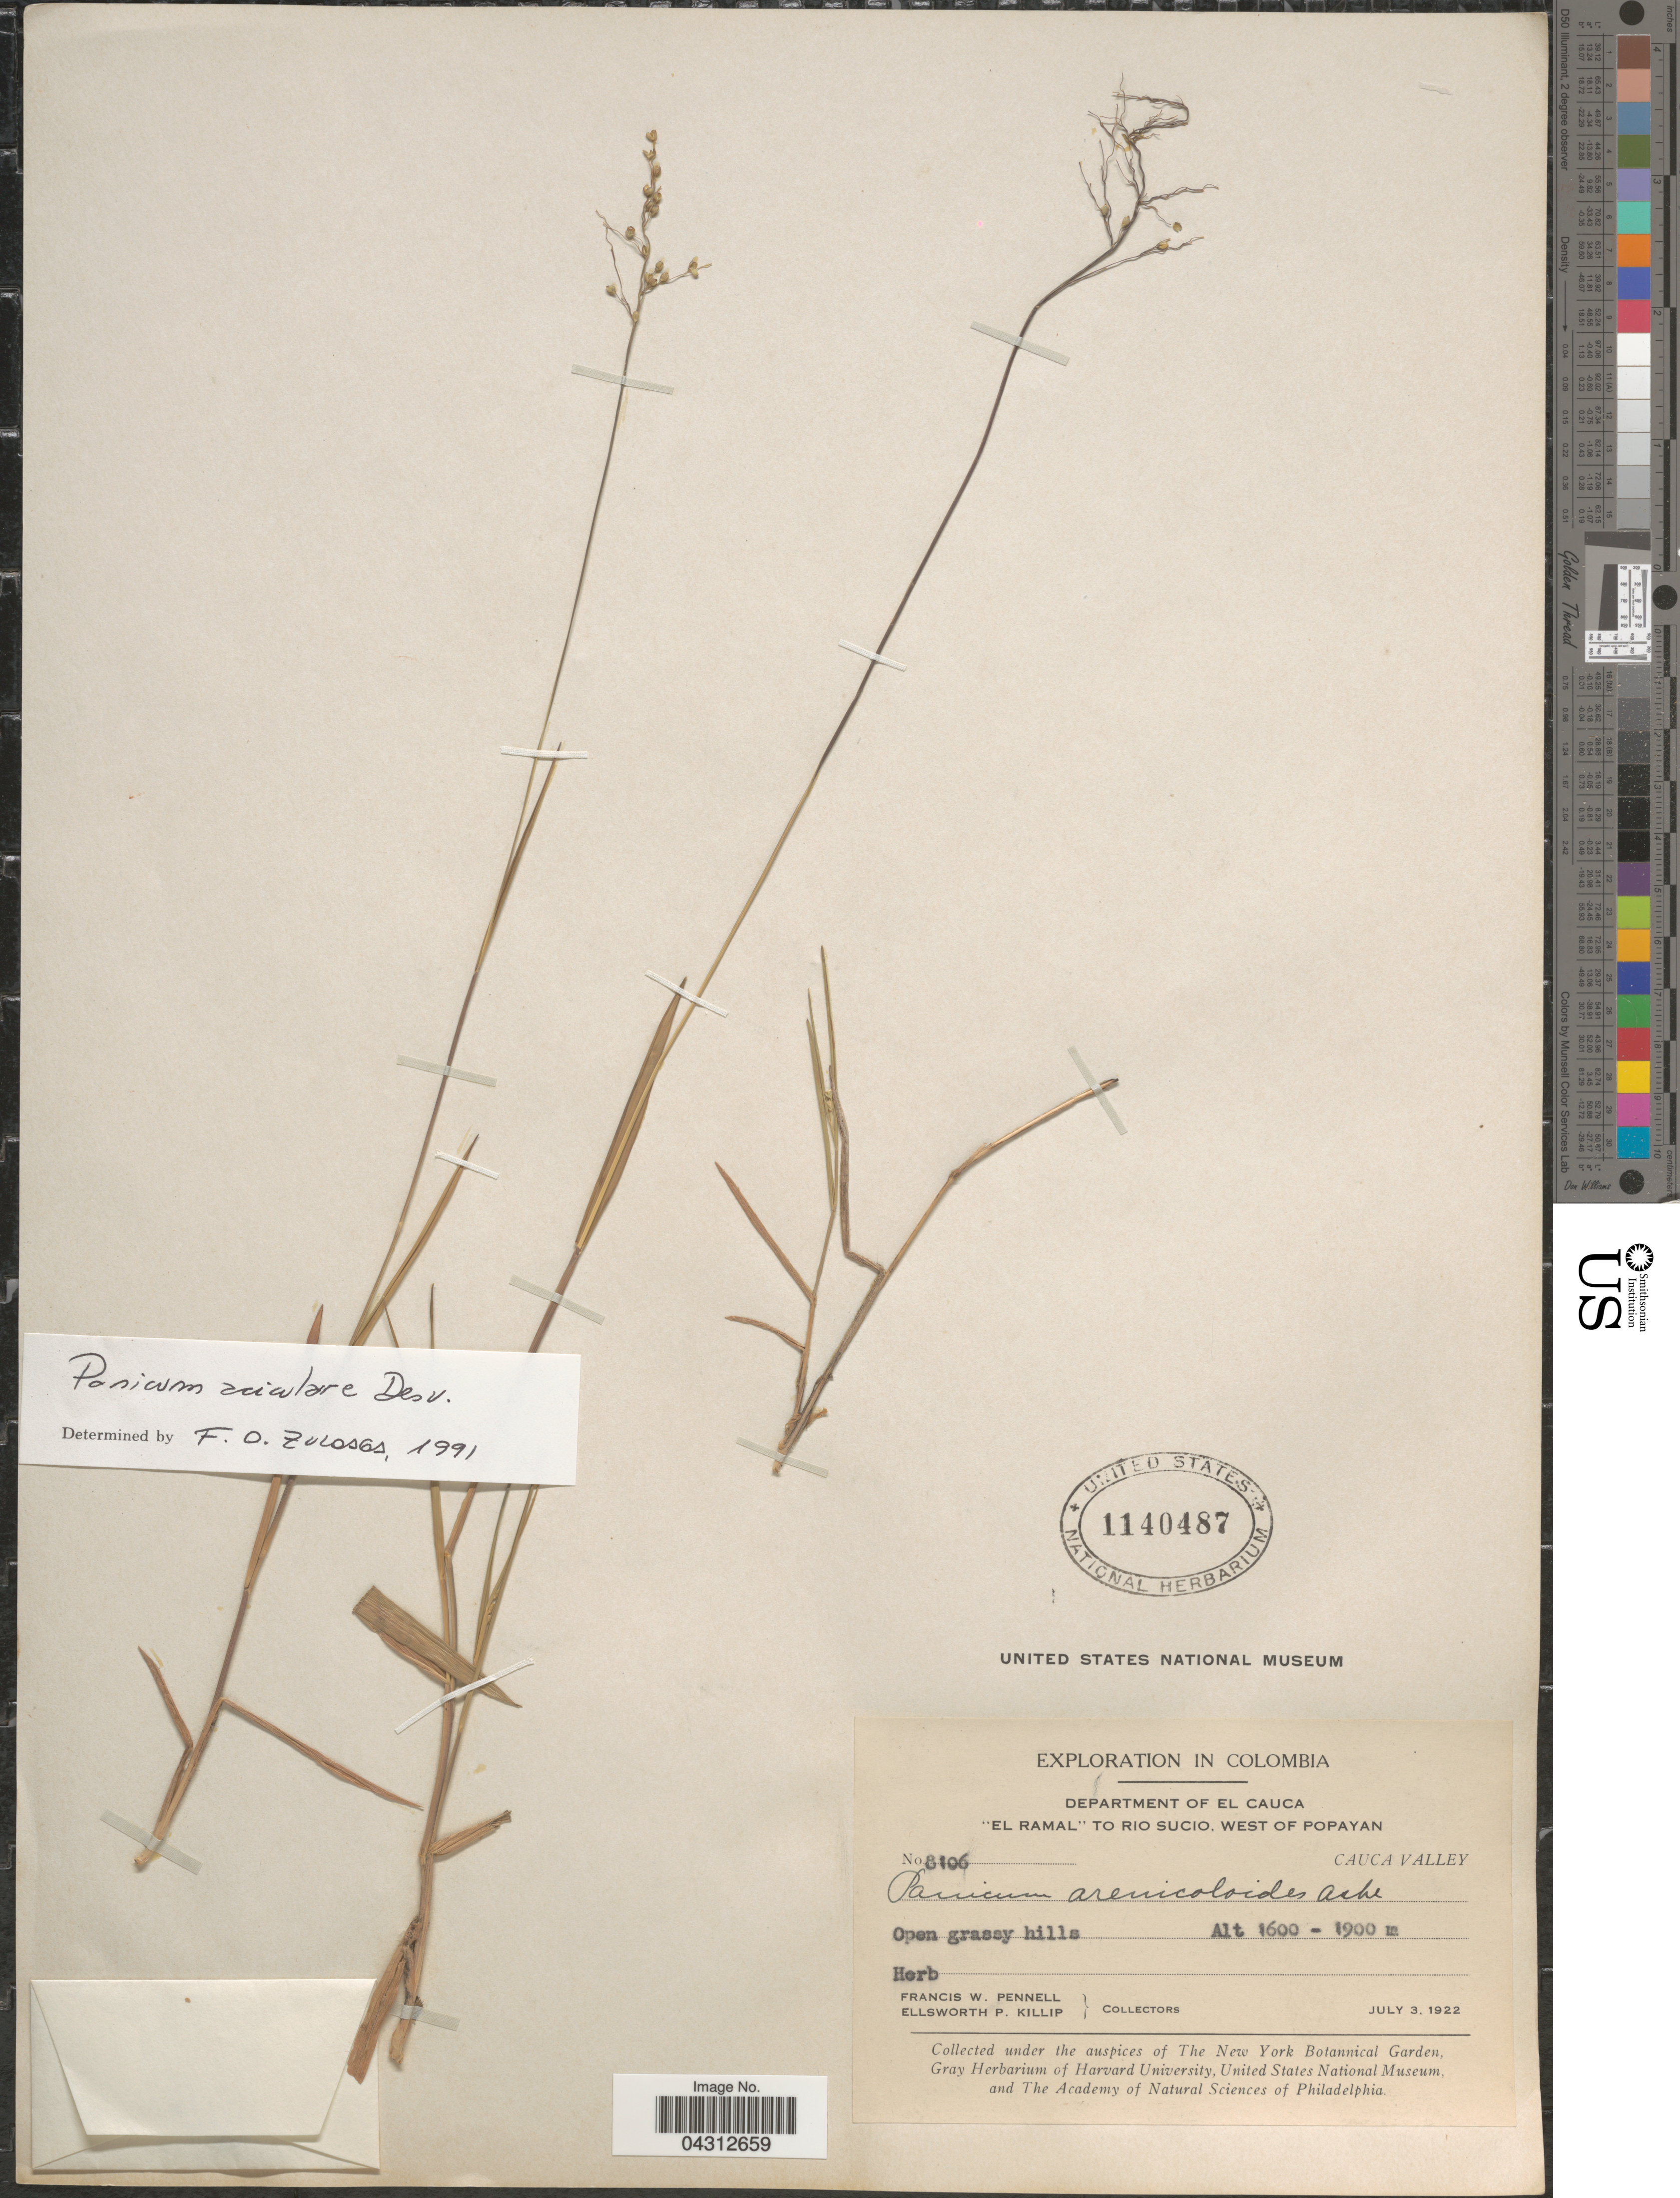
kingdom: Plantae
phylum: Tracheophyta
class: Liliopsida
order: Poales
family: Poaceae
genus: Dichanthelium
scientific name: Dichanthelium aciculare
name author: (Desv. ex Poir.) Gould & C.A. Clark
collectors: F. W. Pennell & E. P. Killip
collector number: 8106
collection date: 1922-07-03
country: Colombia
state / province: Cauca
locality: Exploration in Colombia. Department of El Cauca. "El Ramal" to Rio Sucio, West of Popayan.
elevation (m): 1600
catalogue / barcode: US 1140487